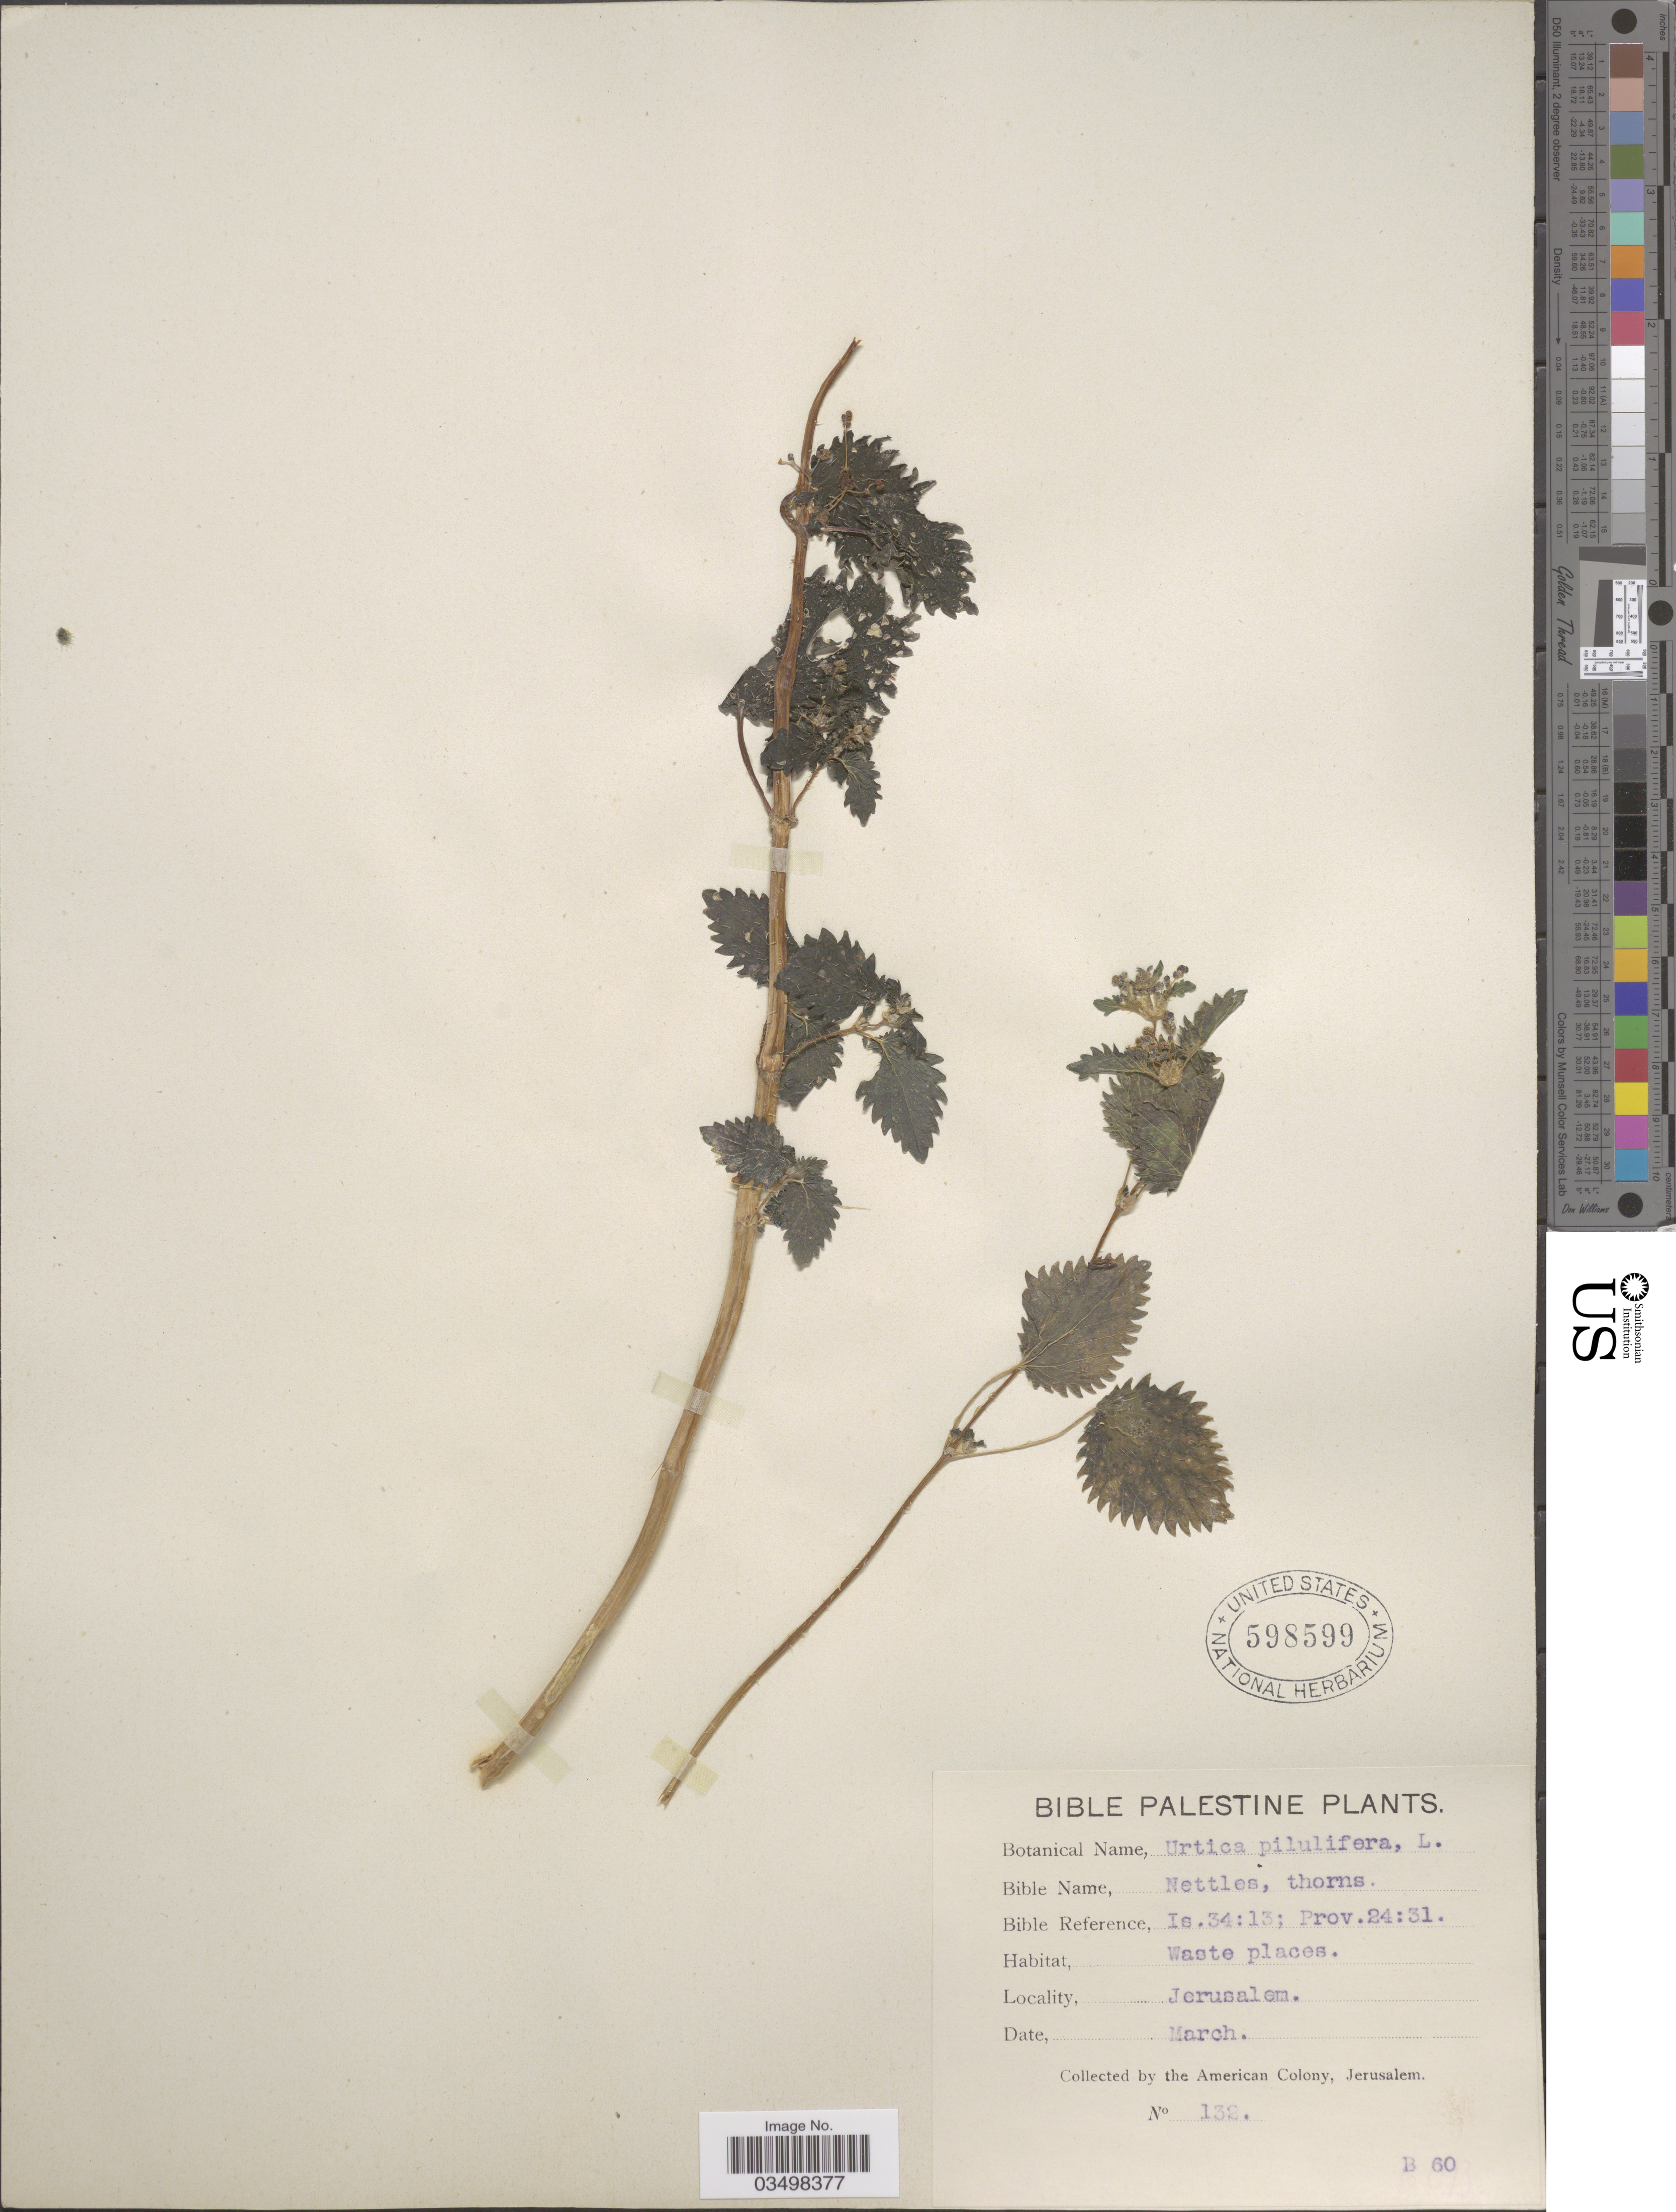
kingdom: Plantae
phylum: Tracheophyta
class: Magnoliopsida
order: Rosales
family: Urticaceae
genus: Urtica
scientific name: Urtica pilulifera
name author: L.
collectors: American Colony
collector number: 132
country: Israel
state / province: Jerusalem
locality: Palestine.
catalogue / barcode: US 598599